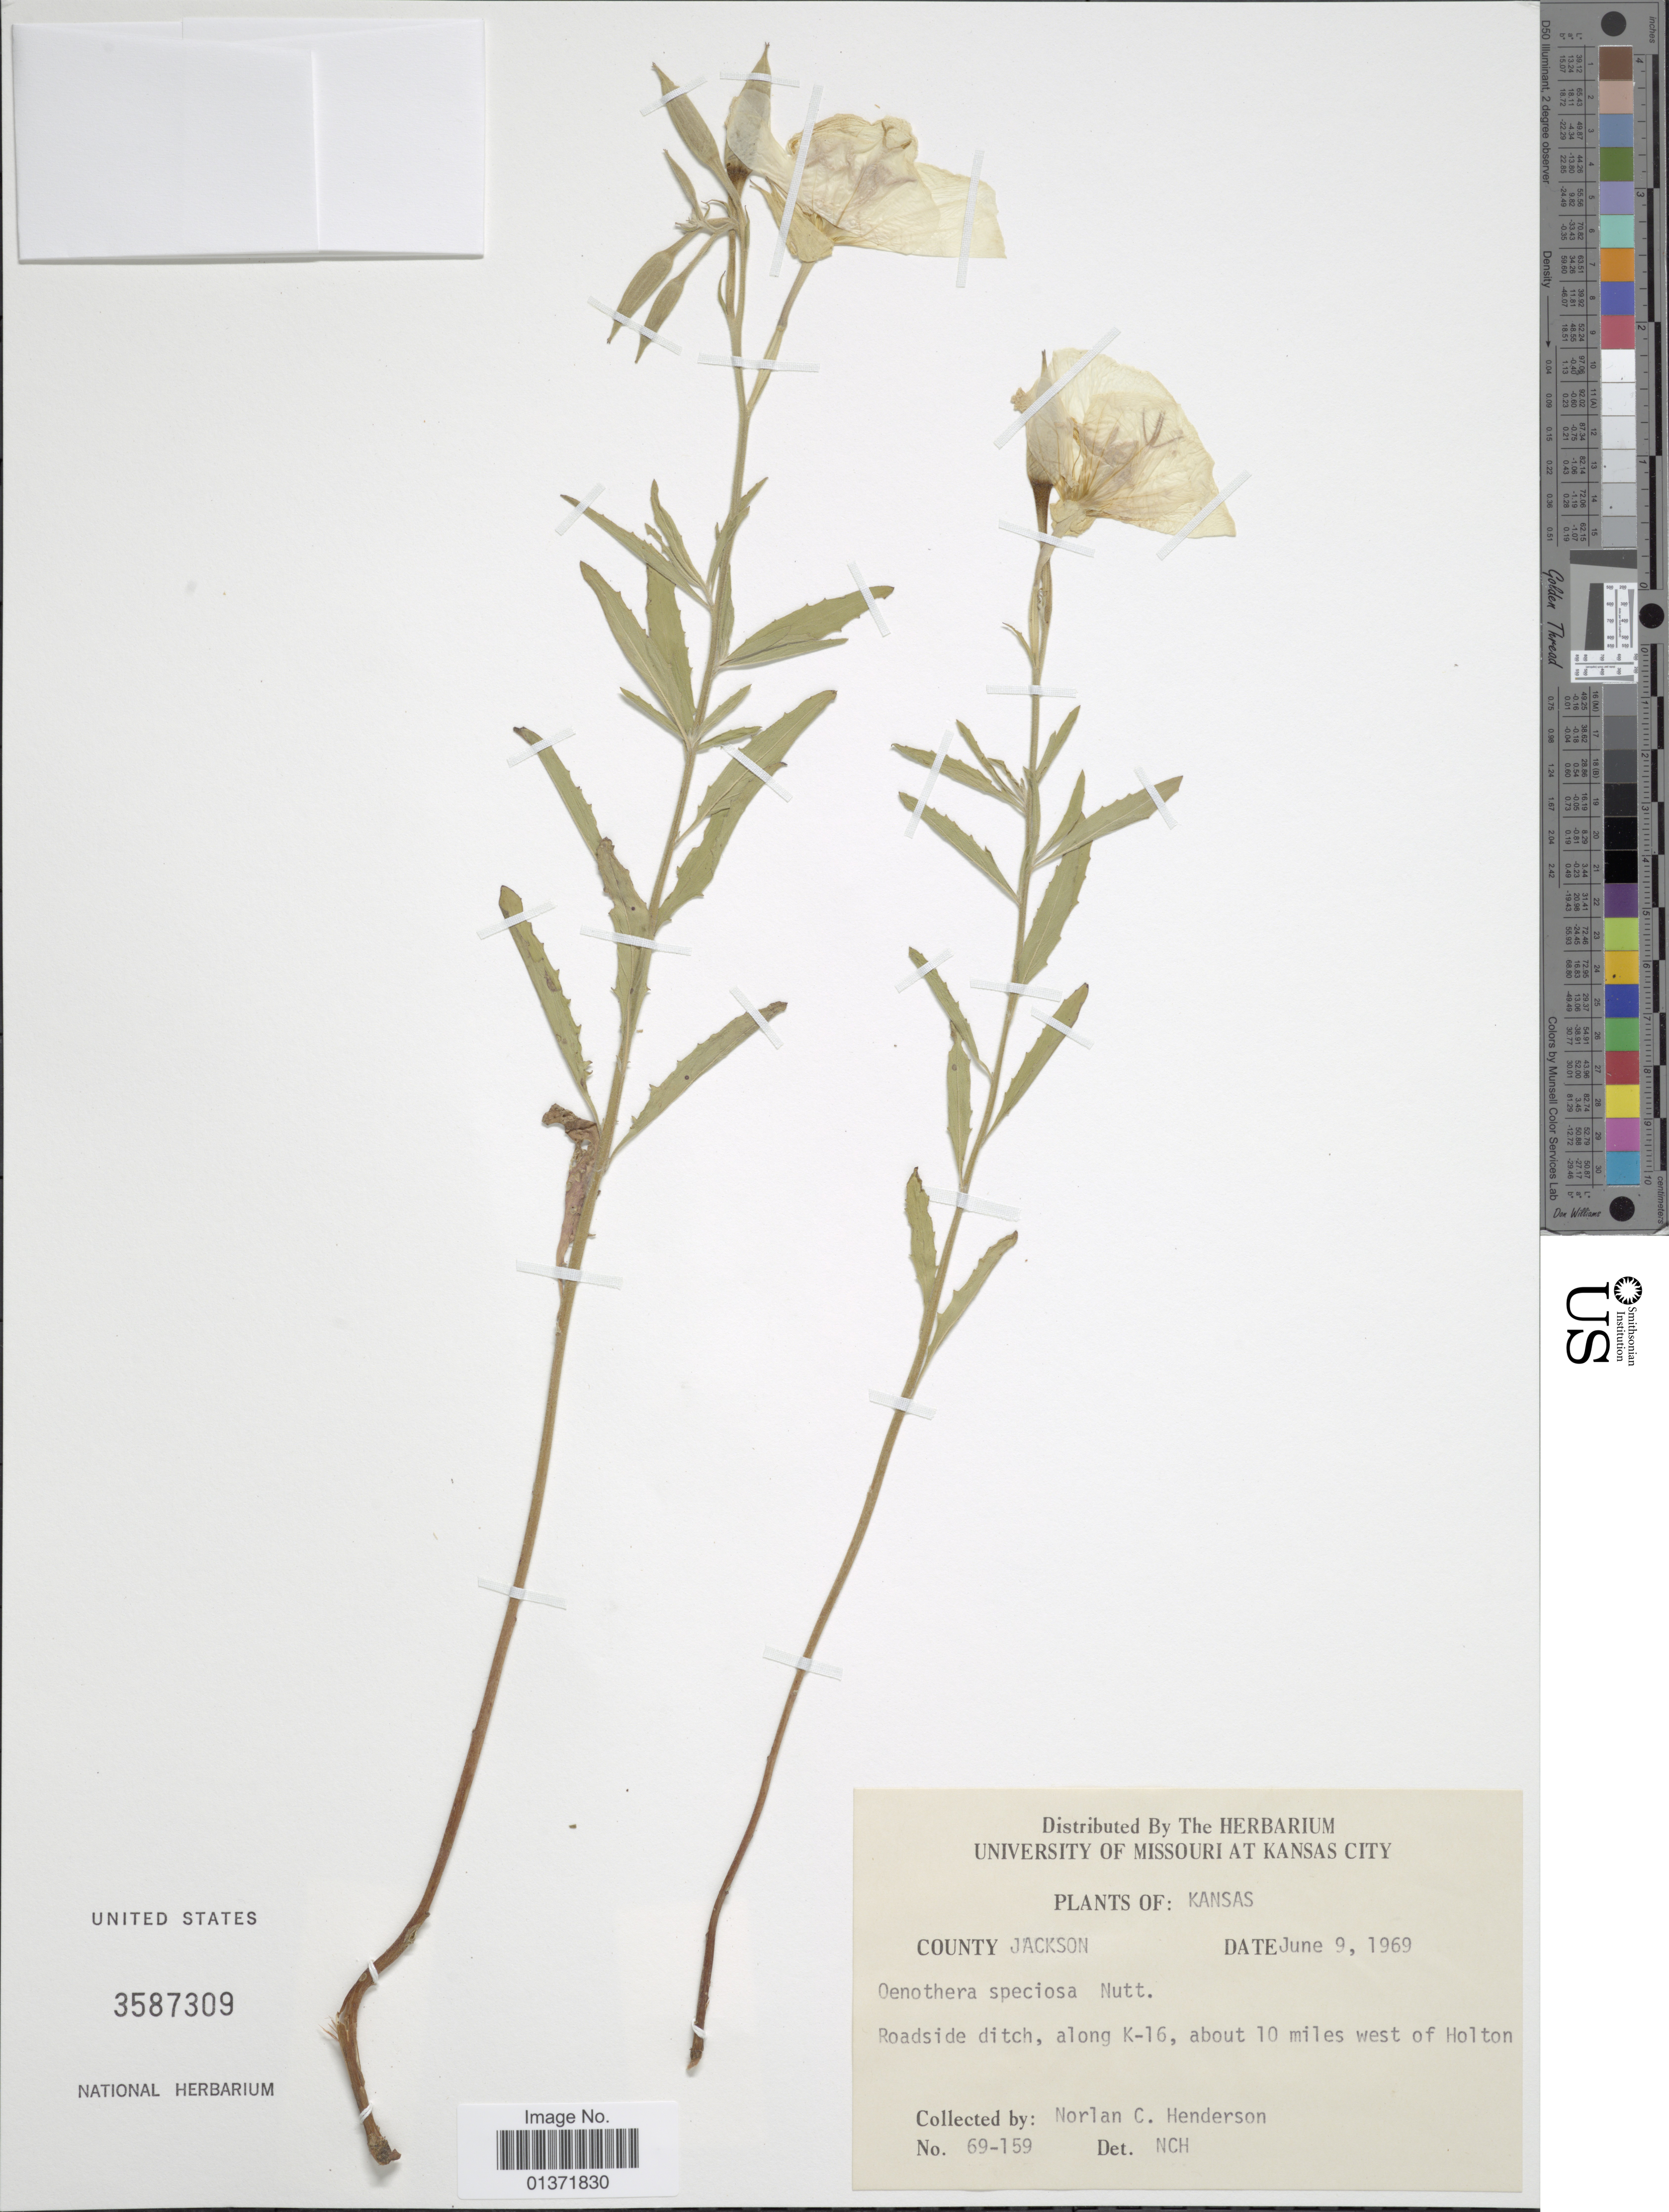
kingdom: Plantae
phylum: Tracheophyta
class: Magnoliopsida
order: Myrtales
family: Onagraceae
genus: Oenothera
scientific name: Oenothera speciosa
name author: Nutt.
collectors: N. C. Henderson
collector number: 69-159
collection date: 1969-06-09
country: United States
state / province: Kansas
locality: County Jackson, along K-16, about 10 miles west of Holton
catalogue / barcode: US 3587309